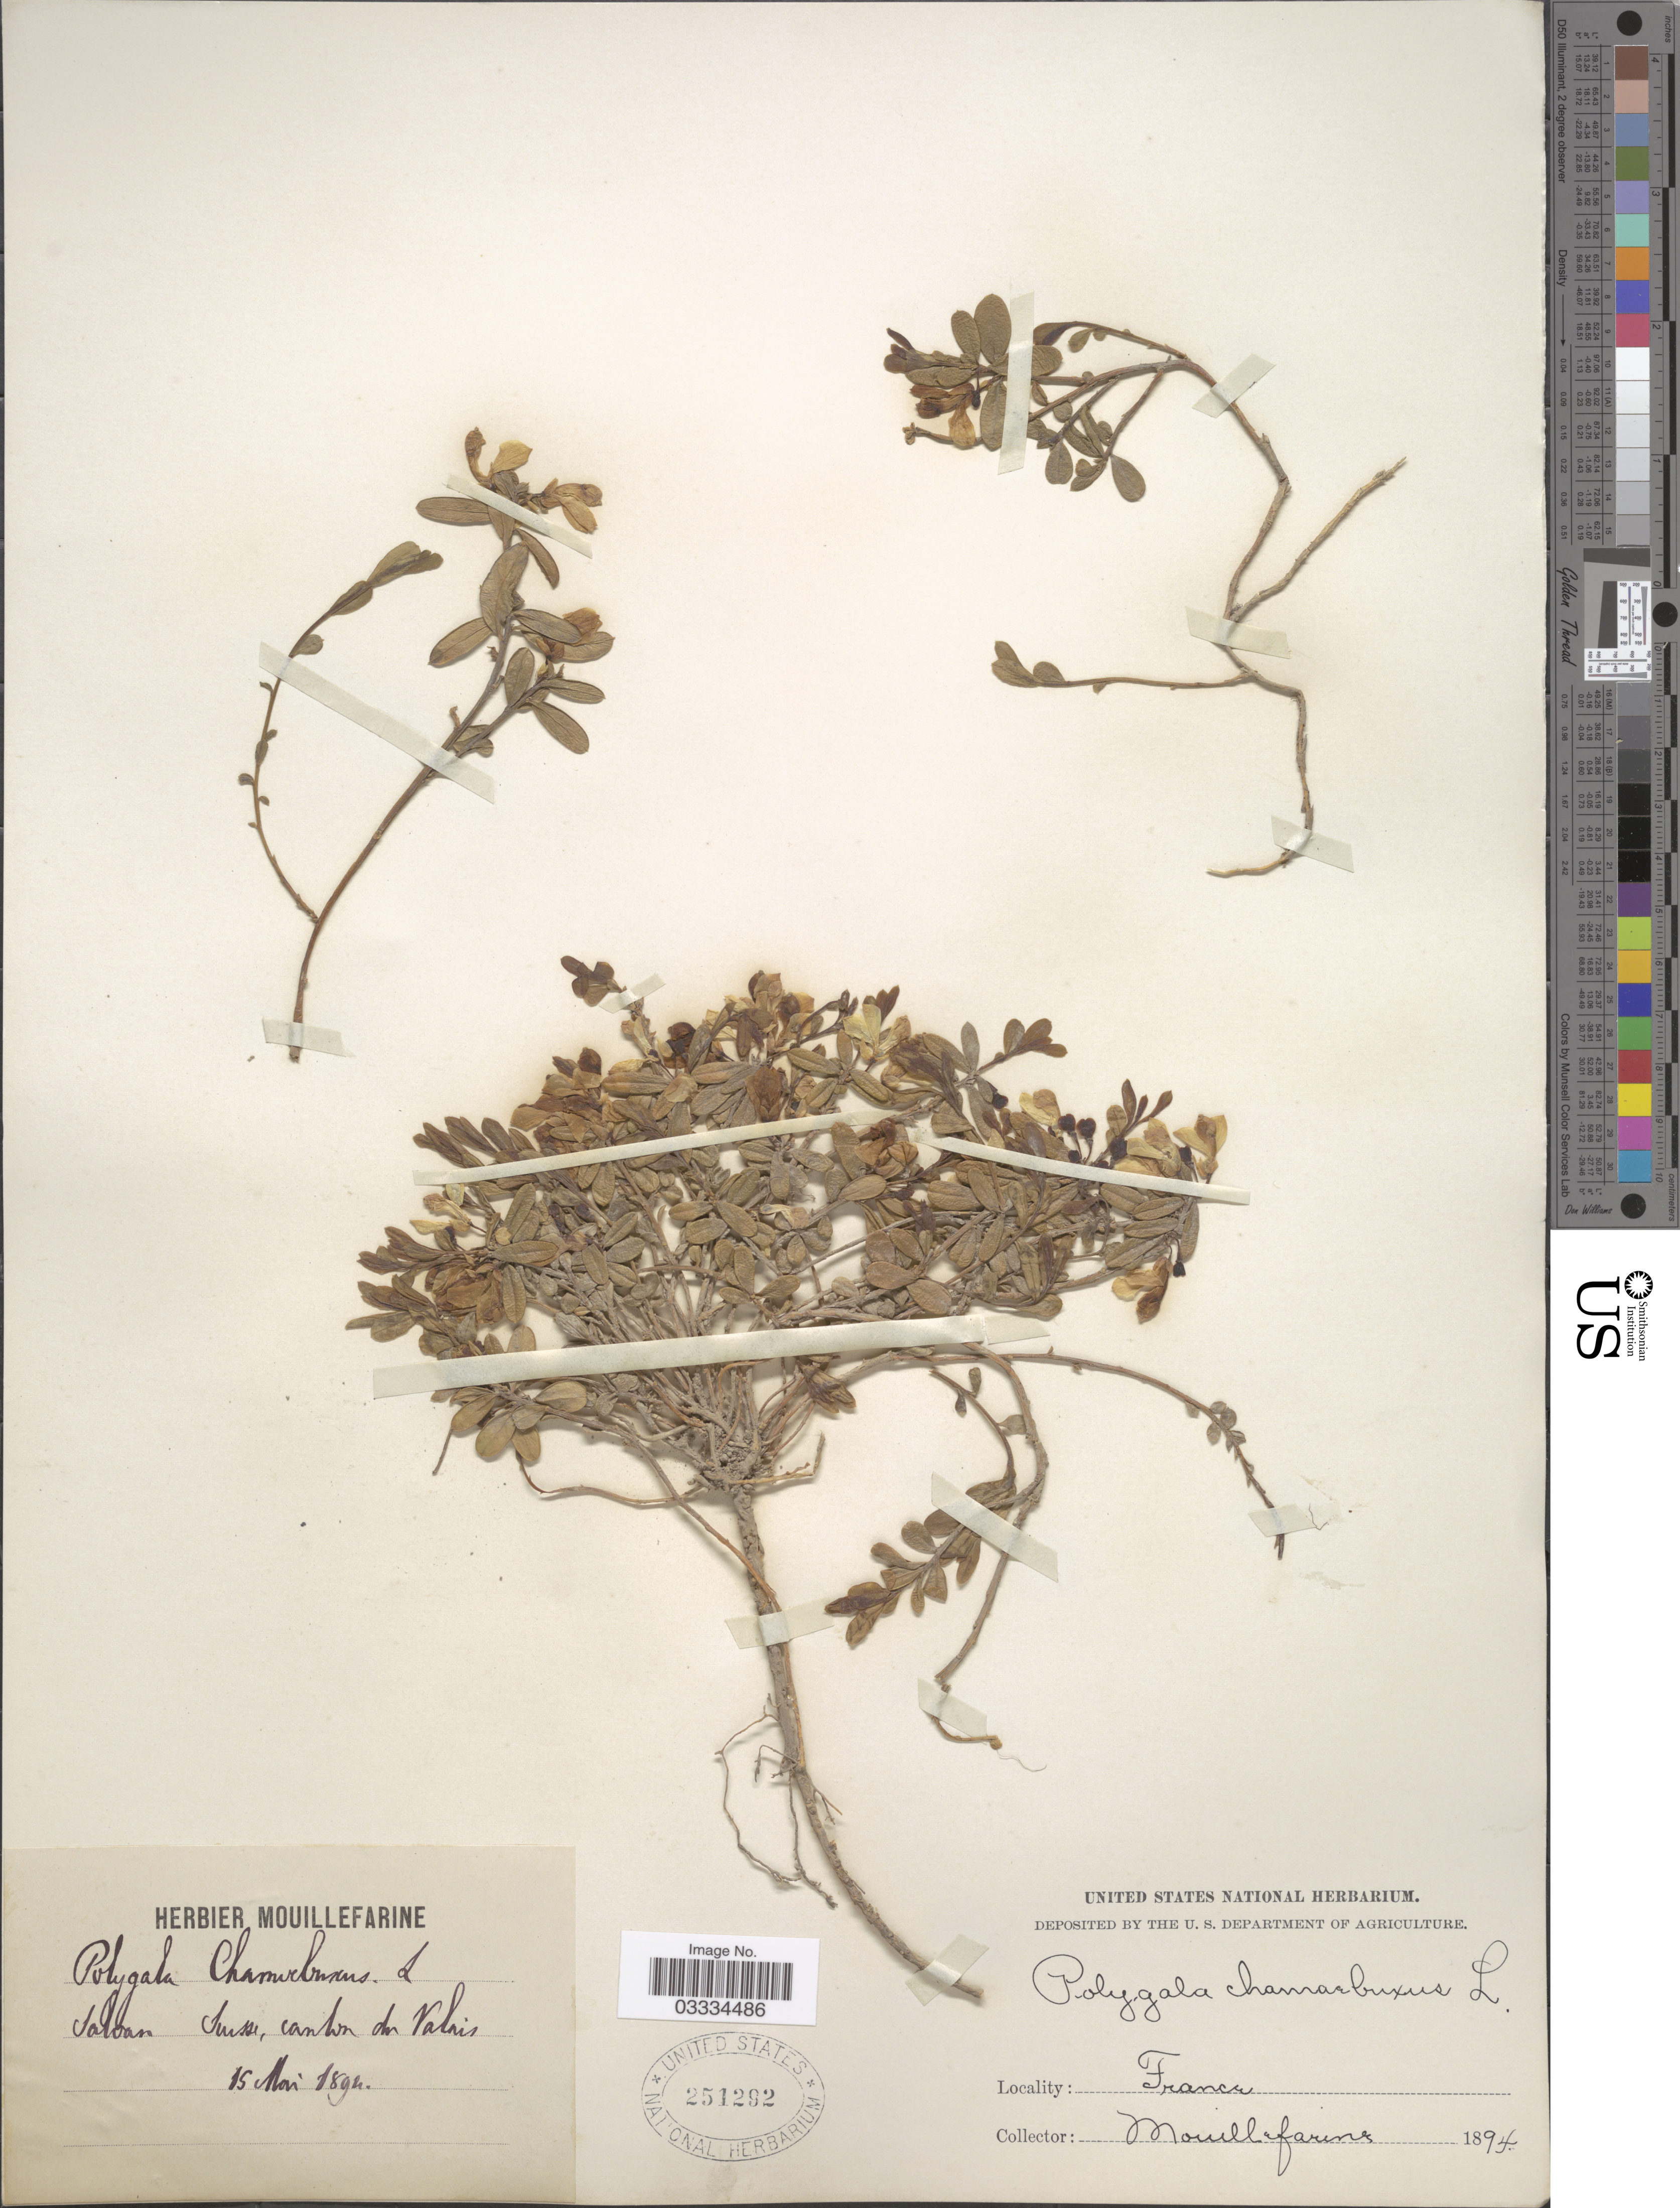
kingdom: Plantae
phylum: Tracheophyta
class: Magnoliopsida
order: Fabales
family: Polygalaceae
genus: Polygaloides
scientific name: Polygaloides chamaebuxus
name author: (L.) O. Schwarz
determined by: Strong, Mark T., (BOT), Smithsonian Institution - National Museum of Natural History (UNITED STATES)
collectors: A. Mouillefarine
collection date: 1894-05-15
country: Switzerland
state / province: Valais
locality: Salvan. Suisse, canton du Valais. France [unsure placement]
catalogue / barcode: US 251292